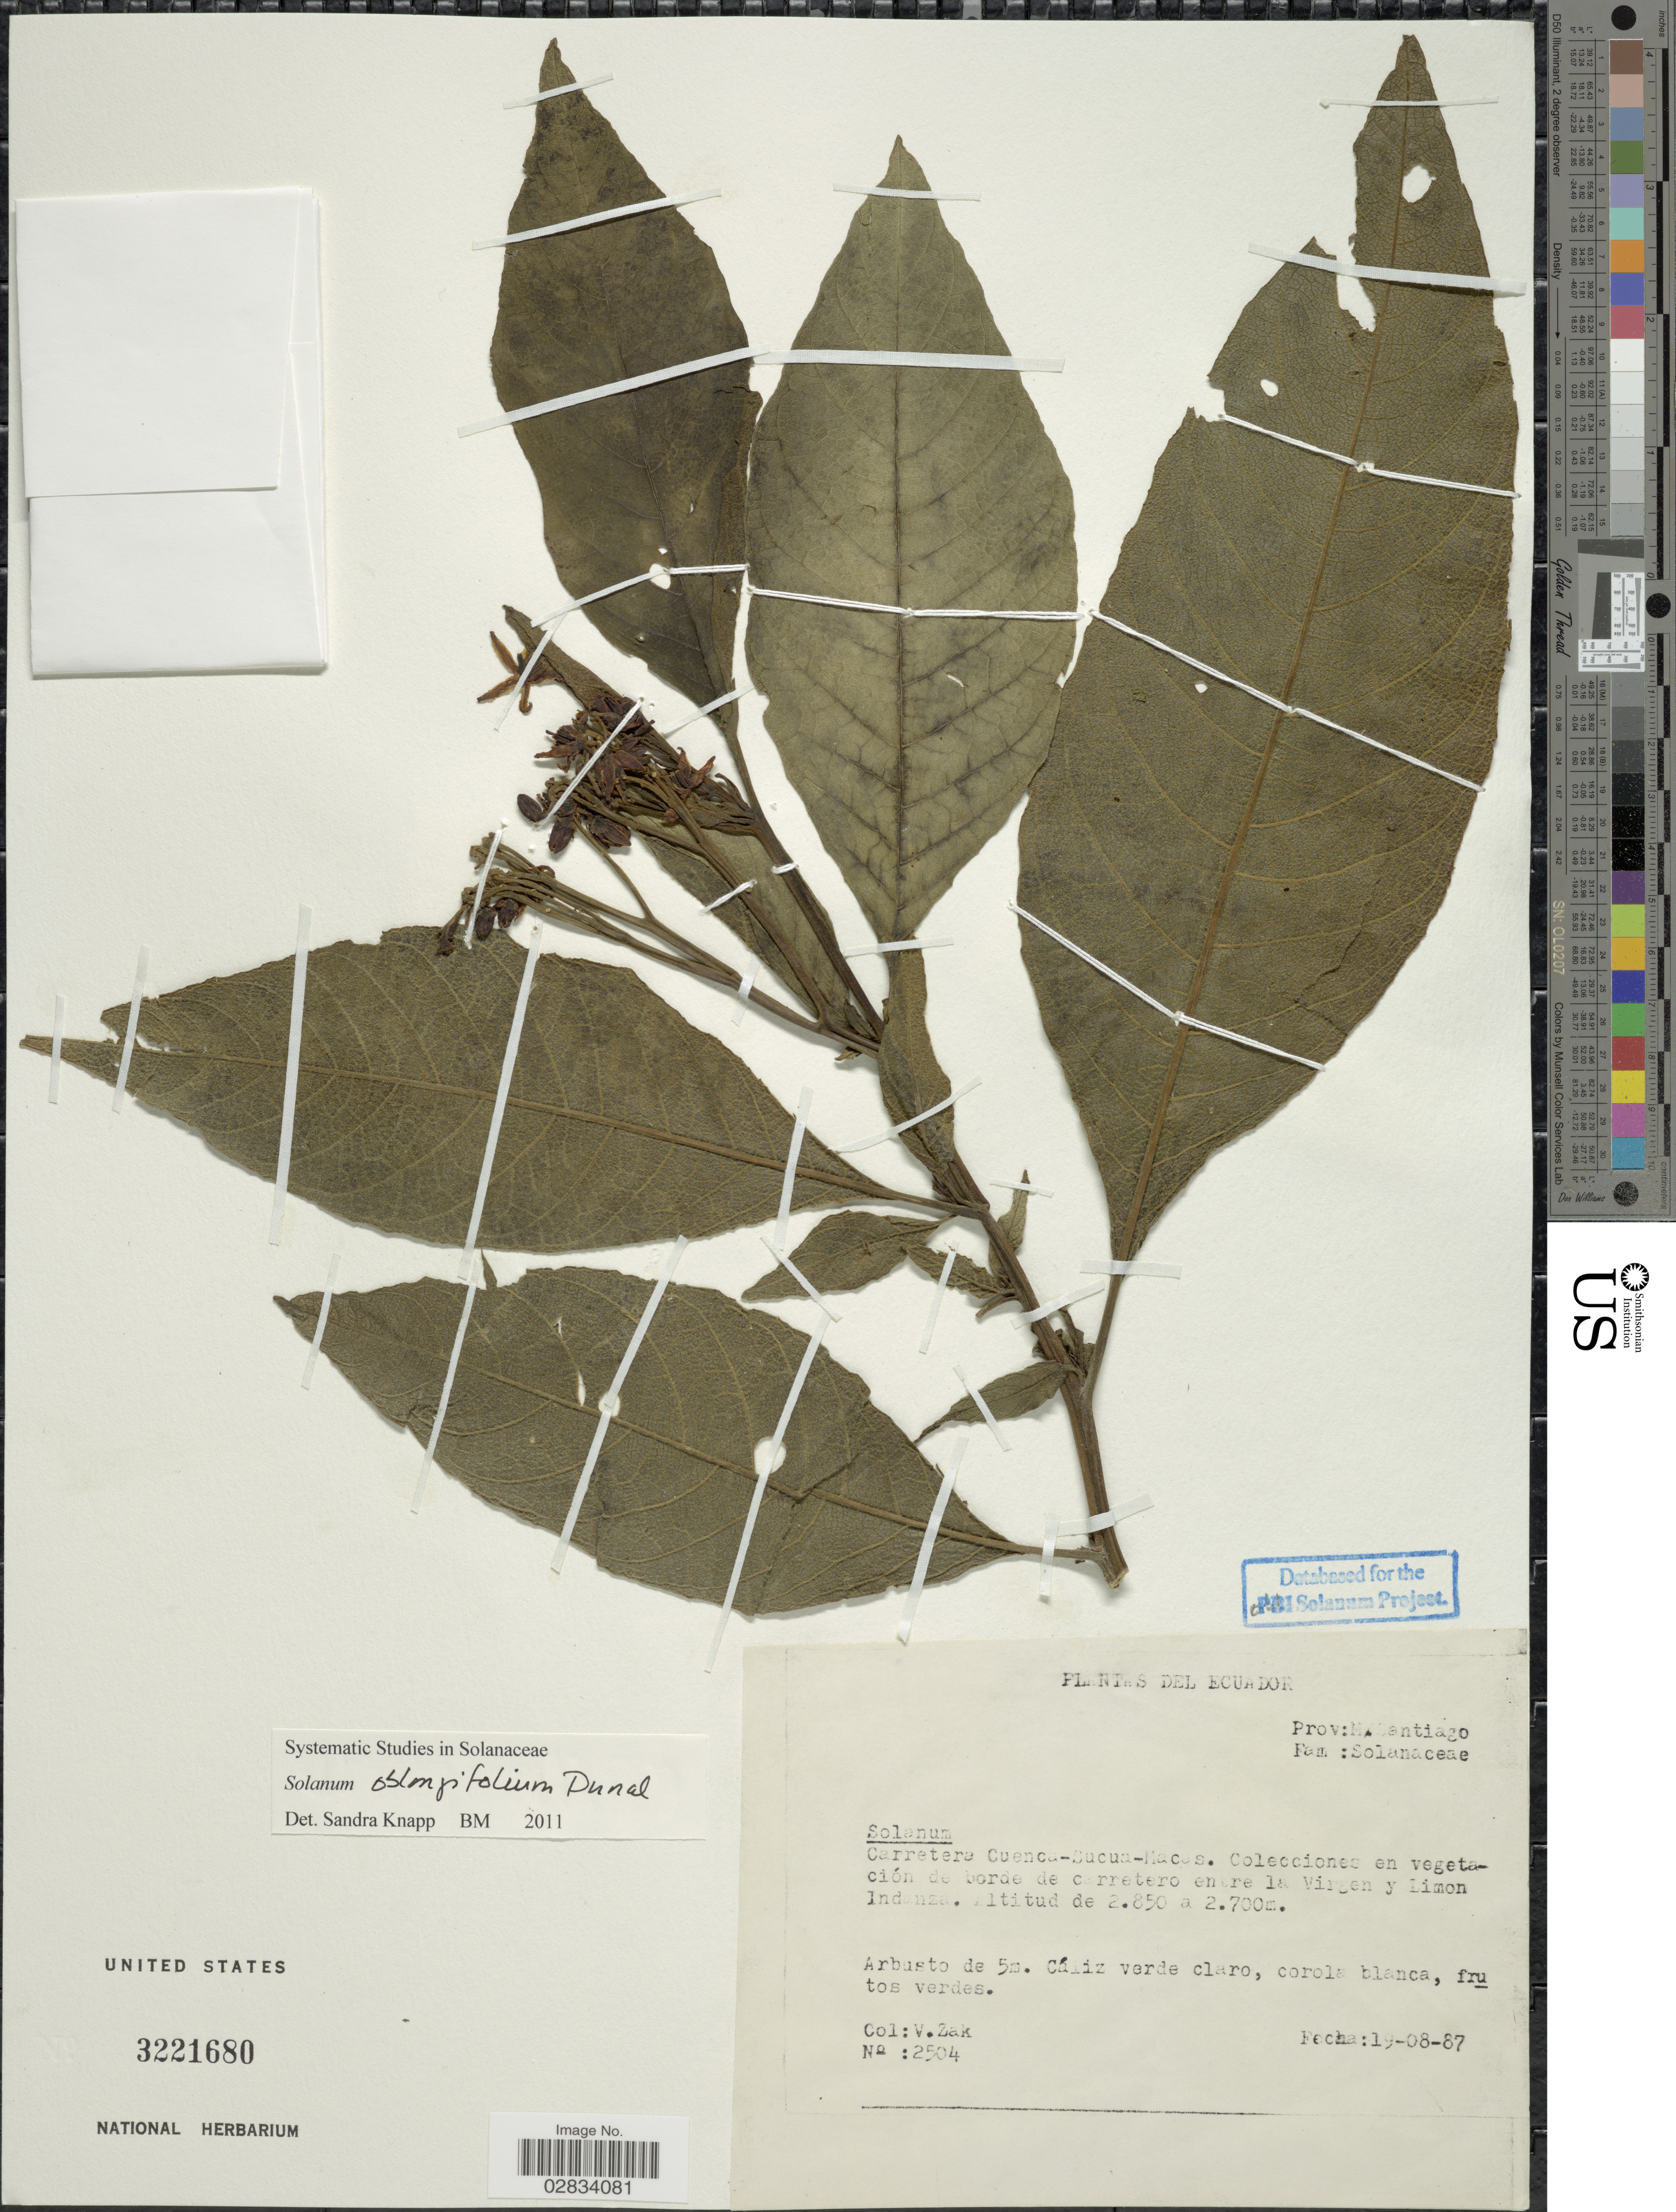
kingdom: Plantae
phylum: Tracheophyta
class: Magnoliopsida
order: Solanales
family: Solanaceae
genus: Solanum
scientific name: Solanum oblongifolium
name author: Duval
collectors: V. Zak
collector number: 2504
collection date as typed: Transcribed d/m/y: 19/8/87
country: Ecuador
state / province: Morona-Santiago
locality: Prov. M. Santiago, Carretera Cuenca-Sucua-Macas, de borde de carretero entre la Virgen y Limon Indanza.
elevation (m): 2700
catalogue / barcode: US 3221680